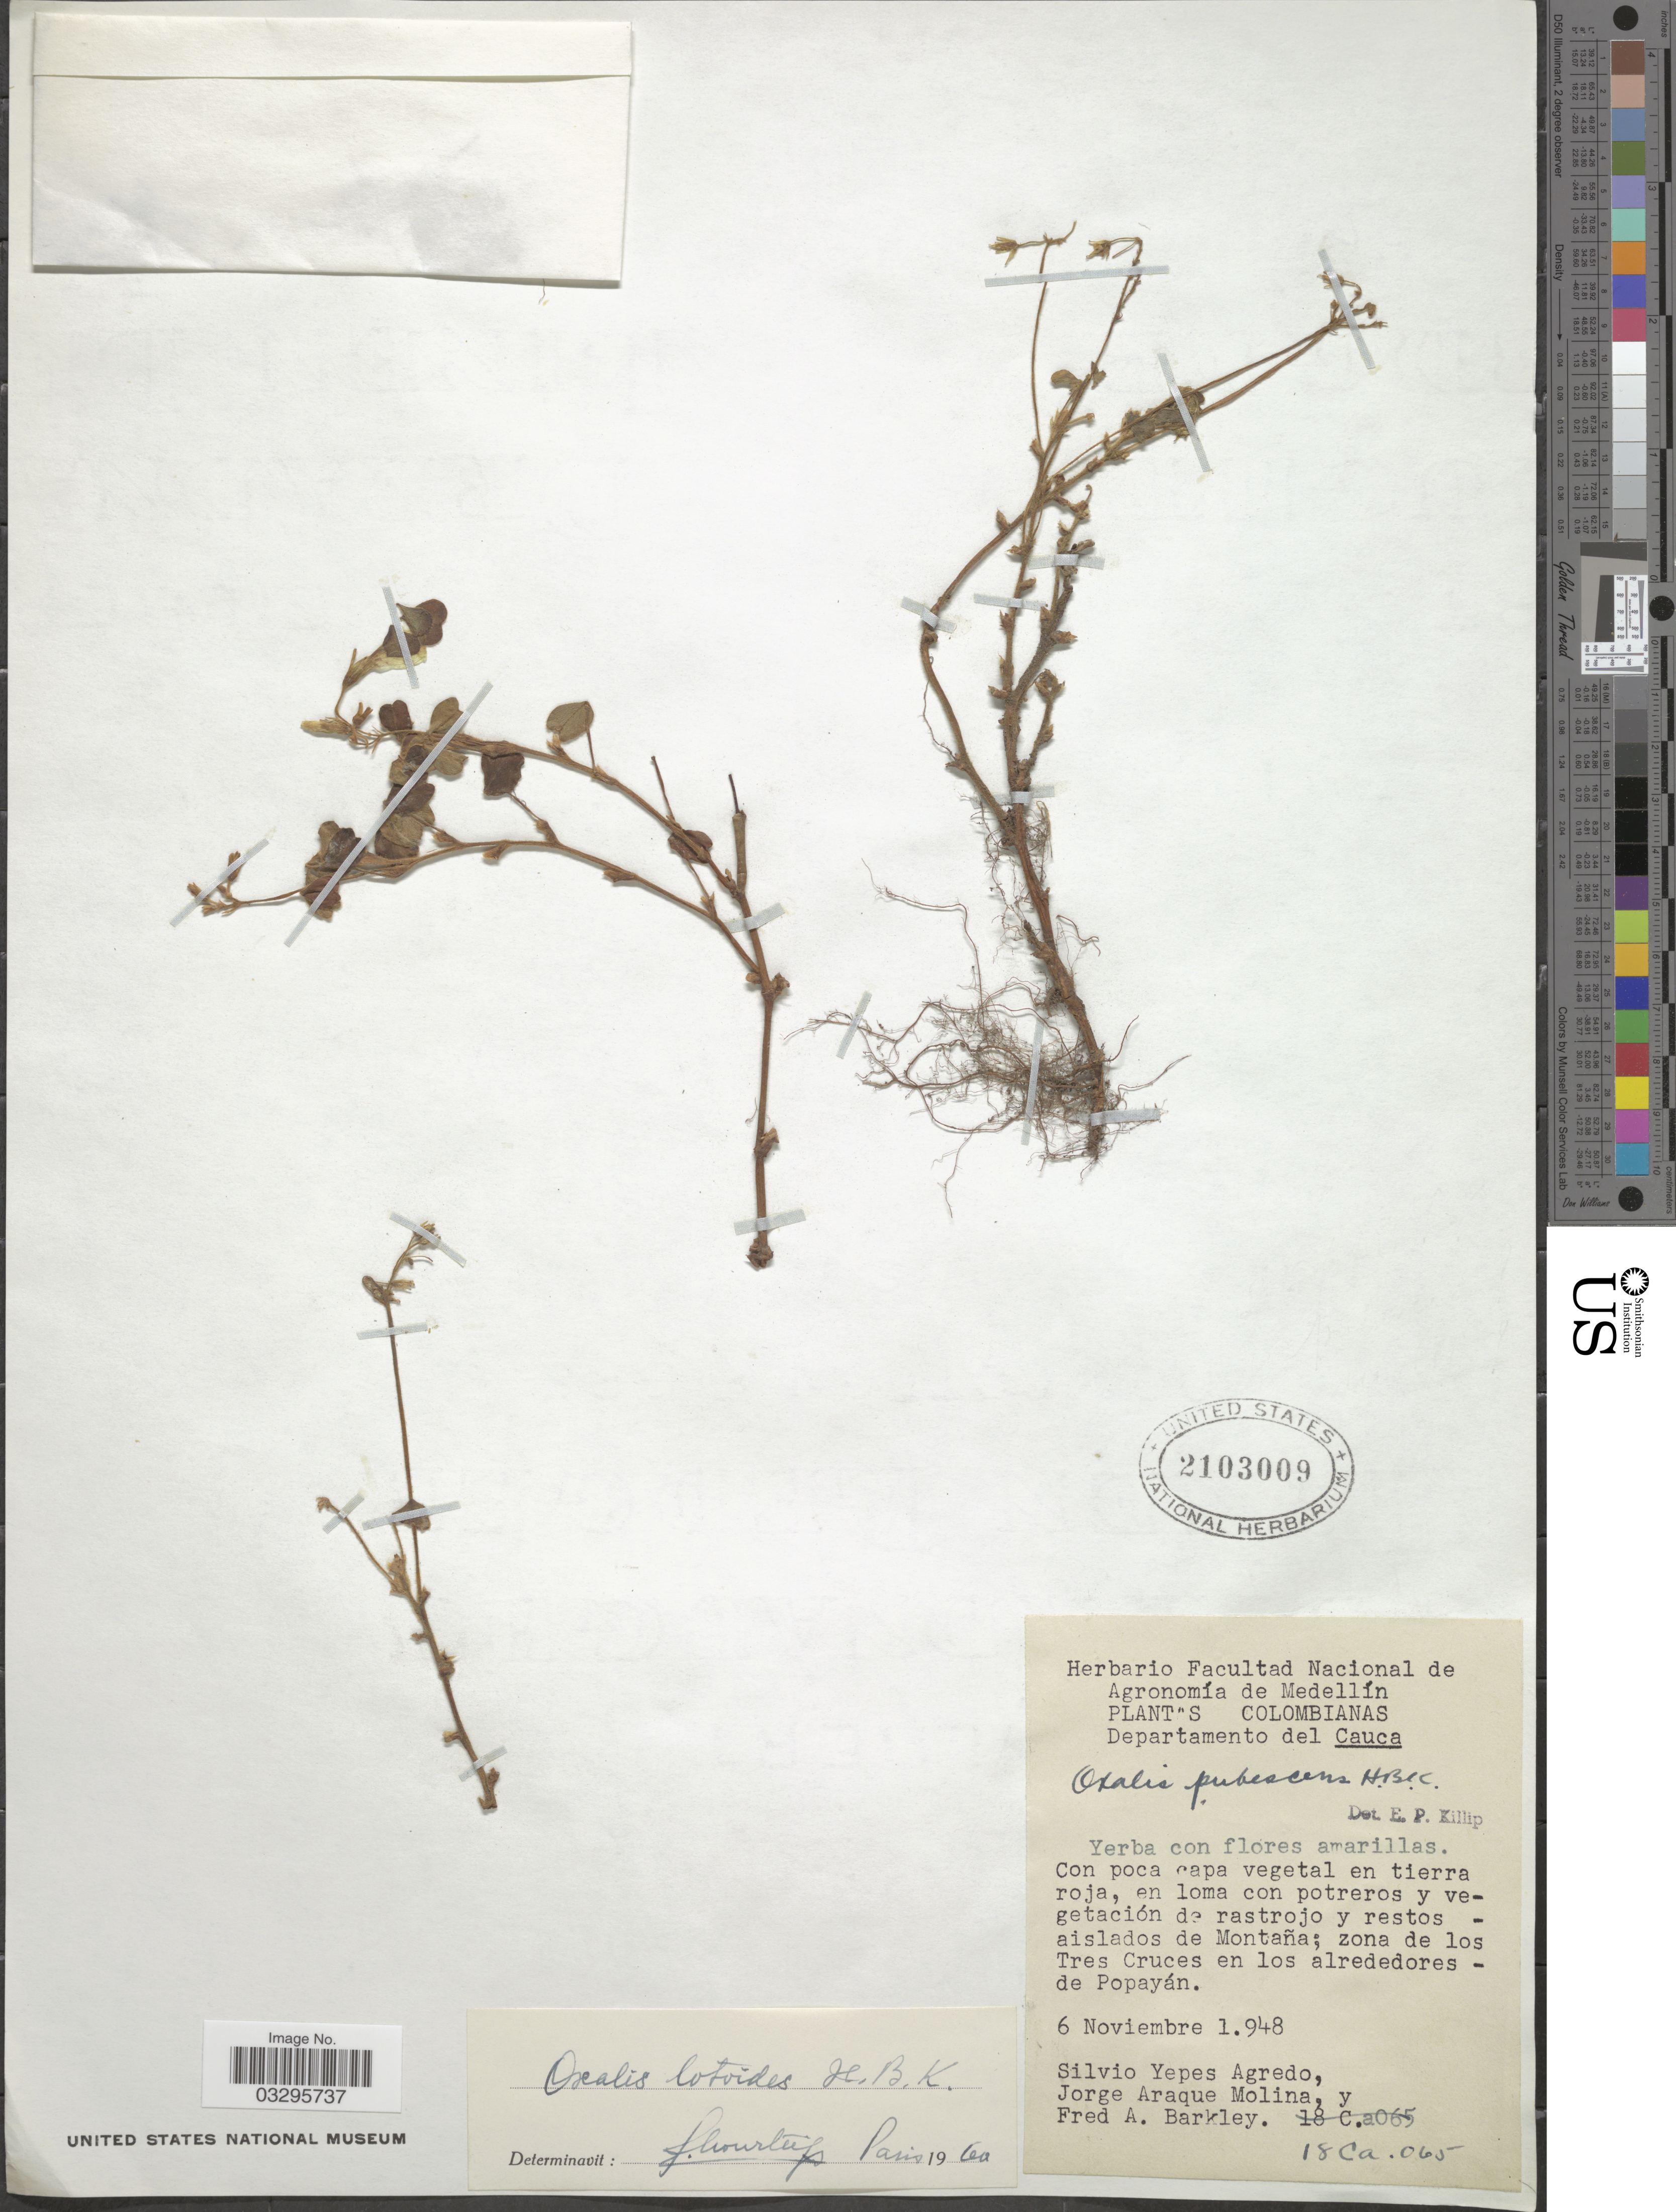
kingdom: Plantae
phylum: Tracheophyta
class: Magnoliopsida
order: Oxalidales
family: Oxalidaceae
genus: Oxalis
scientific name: Oxalis lotoides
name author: Kunth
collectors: S. Yepes-Agredo, J. Araque Molina & F. A. Barkley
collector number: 18Ca065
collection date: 1948-11-06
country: Colombia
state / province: Cauca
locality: Departamento del Cauca, zona de los Tres Cruces en los alrededores - de Popayán.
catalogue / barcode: US 2103009